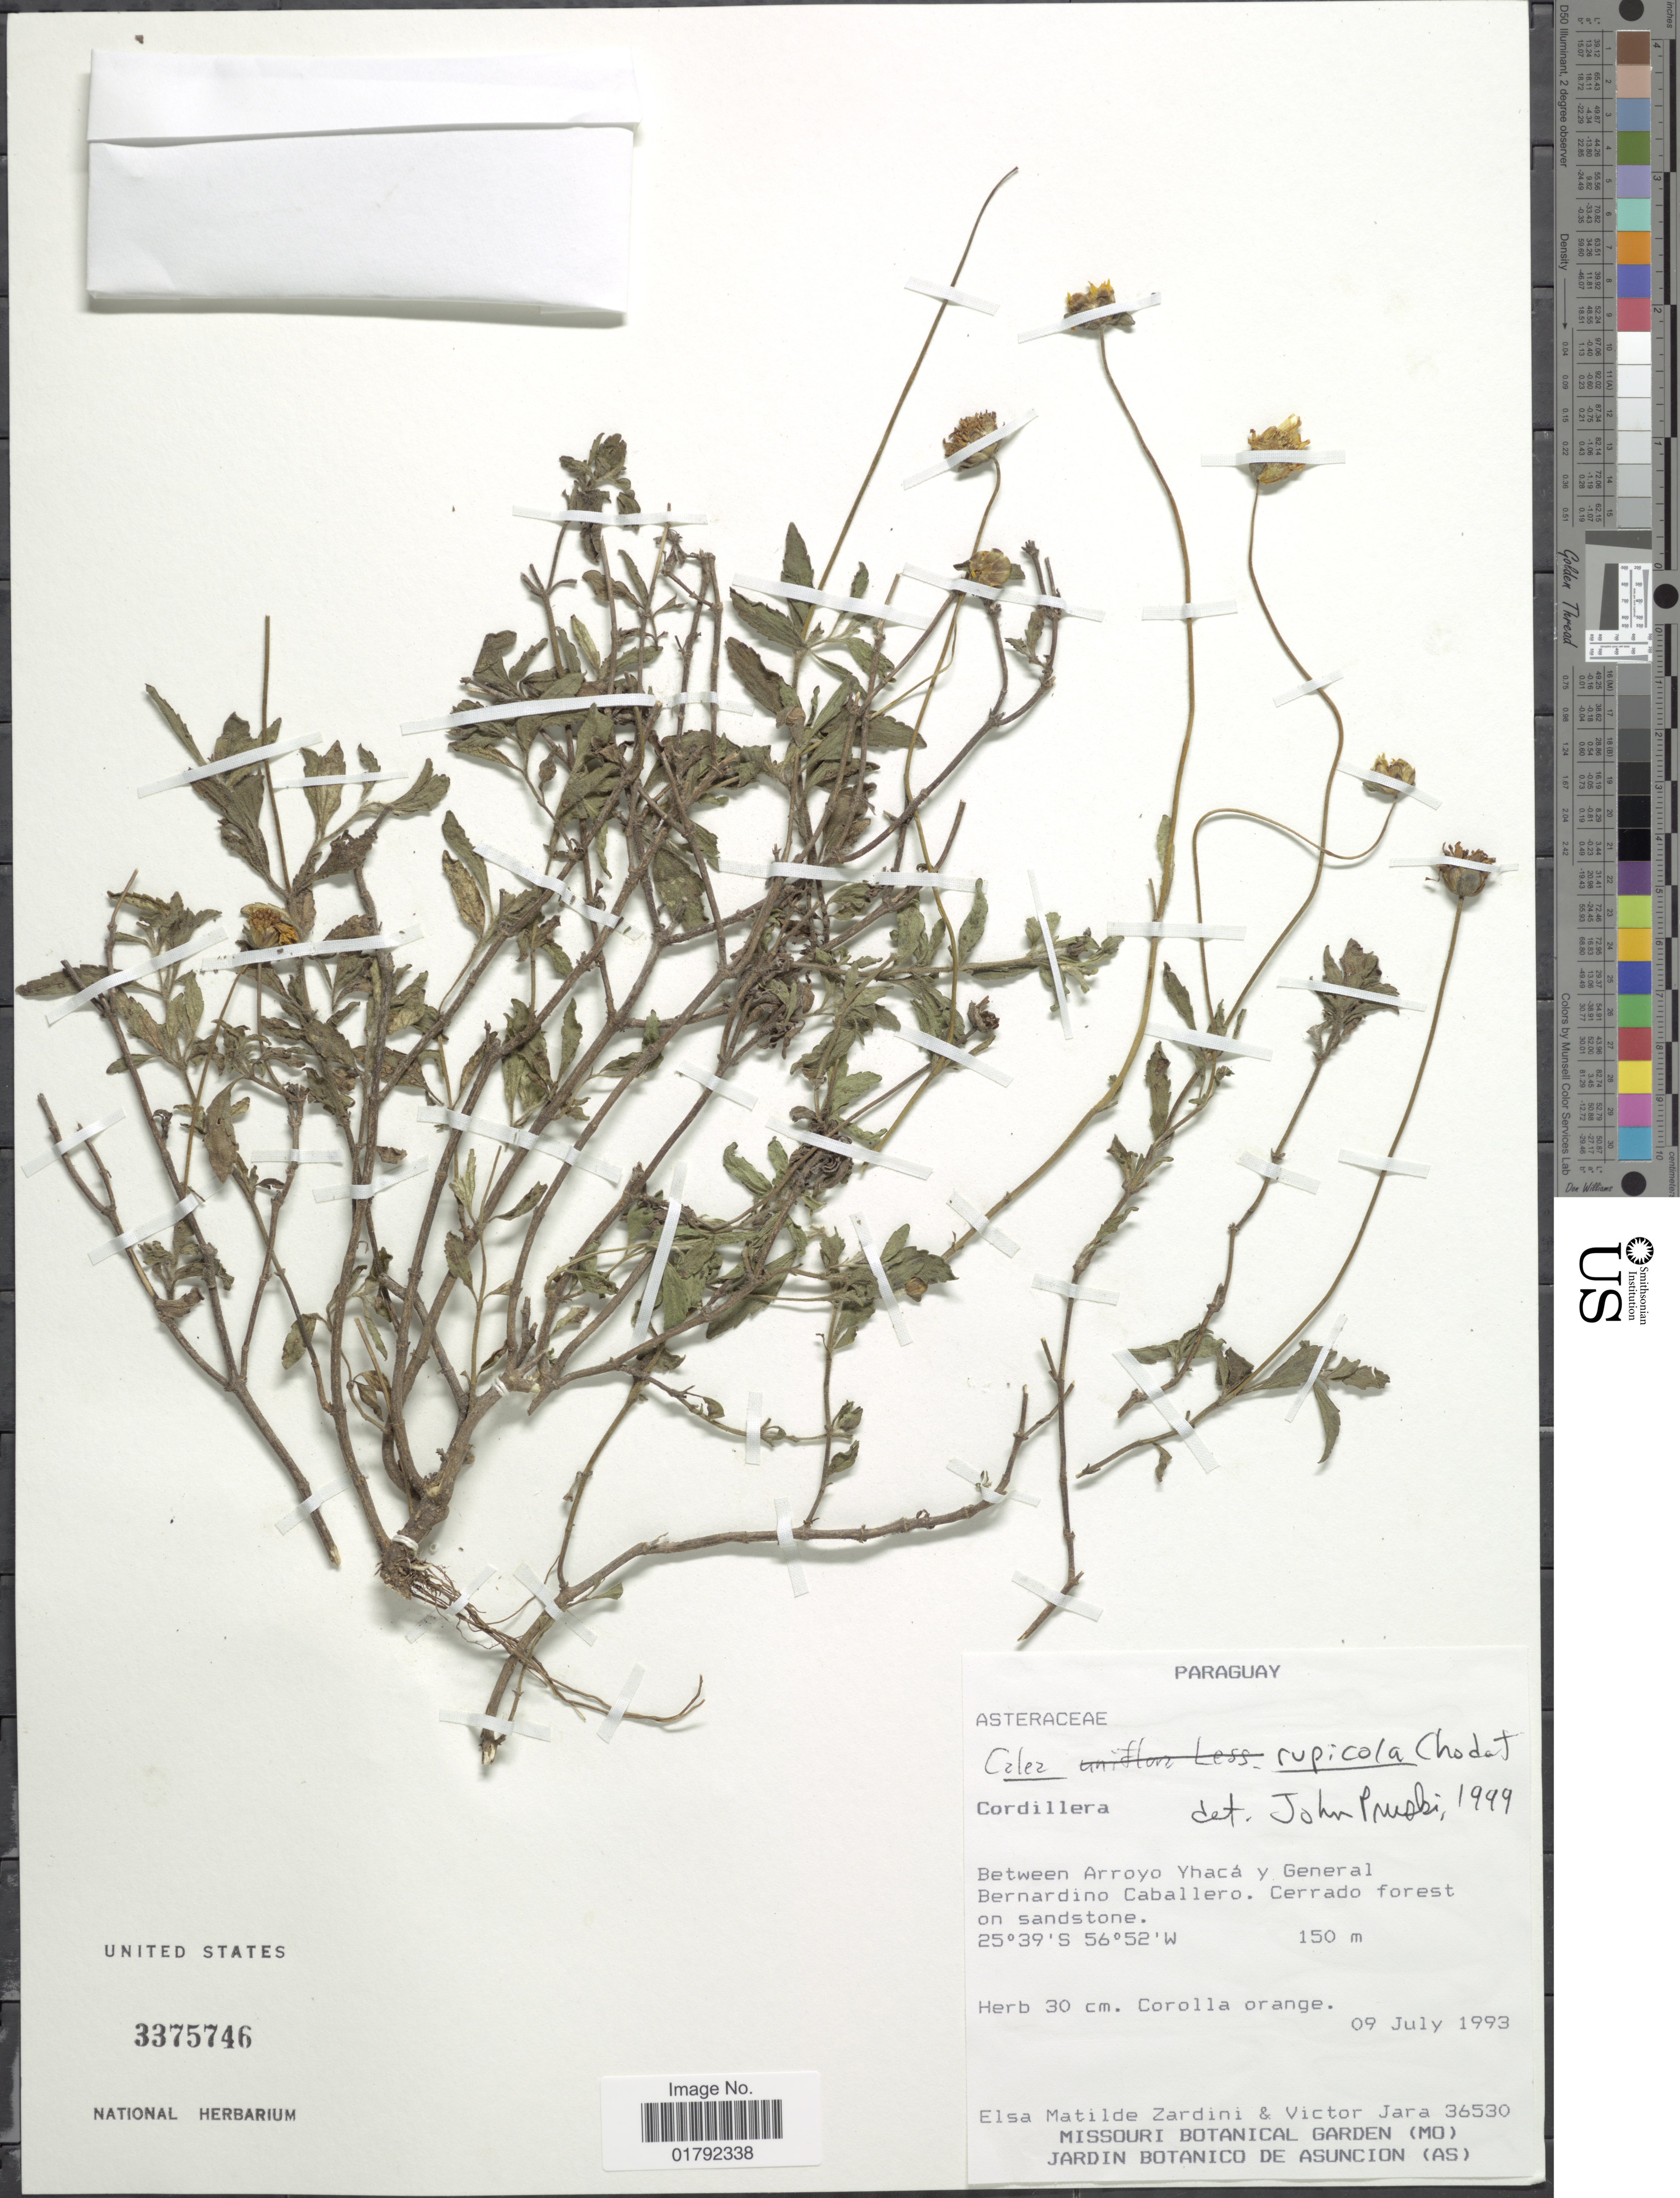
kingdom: Plantae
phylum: Tracheophyta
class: Magnoliopsida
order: Asterales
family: Asteraceae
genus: Calea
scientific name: Calea rupicola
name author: Chodat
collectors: E. M. Zardini & V. Jara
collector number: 36530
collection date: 1993-07-09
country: Paraguay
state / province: Cordillera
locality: Between Arroyo Yhacá y General Bernardino Caballero.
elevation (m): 150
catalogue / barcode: US 3375746